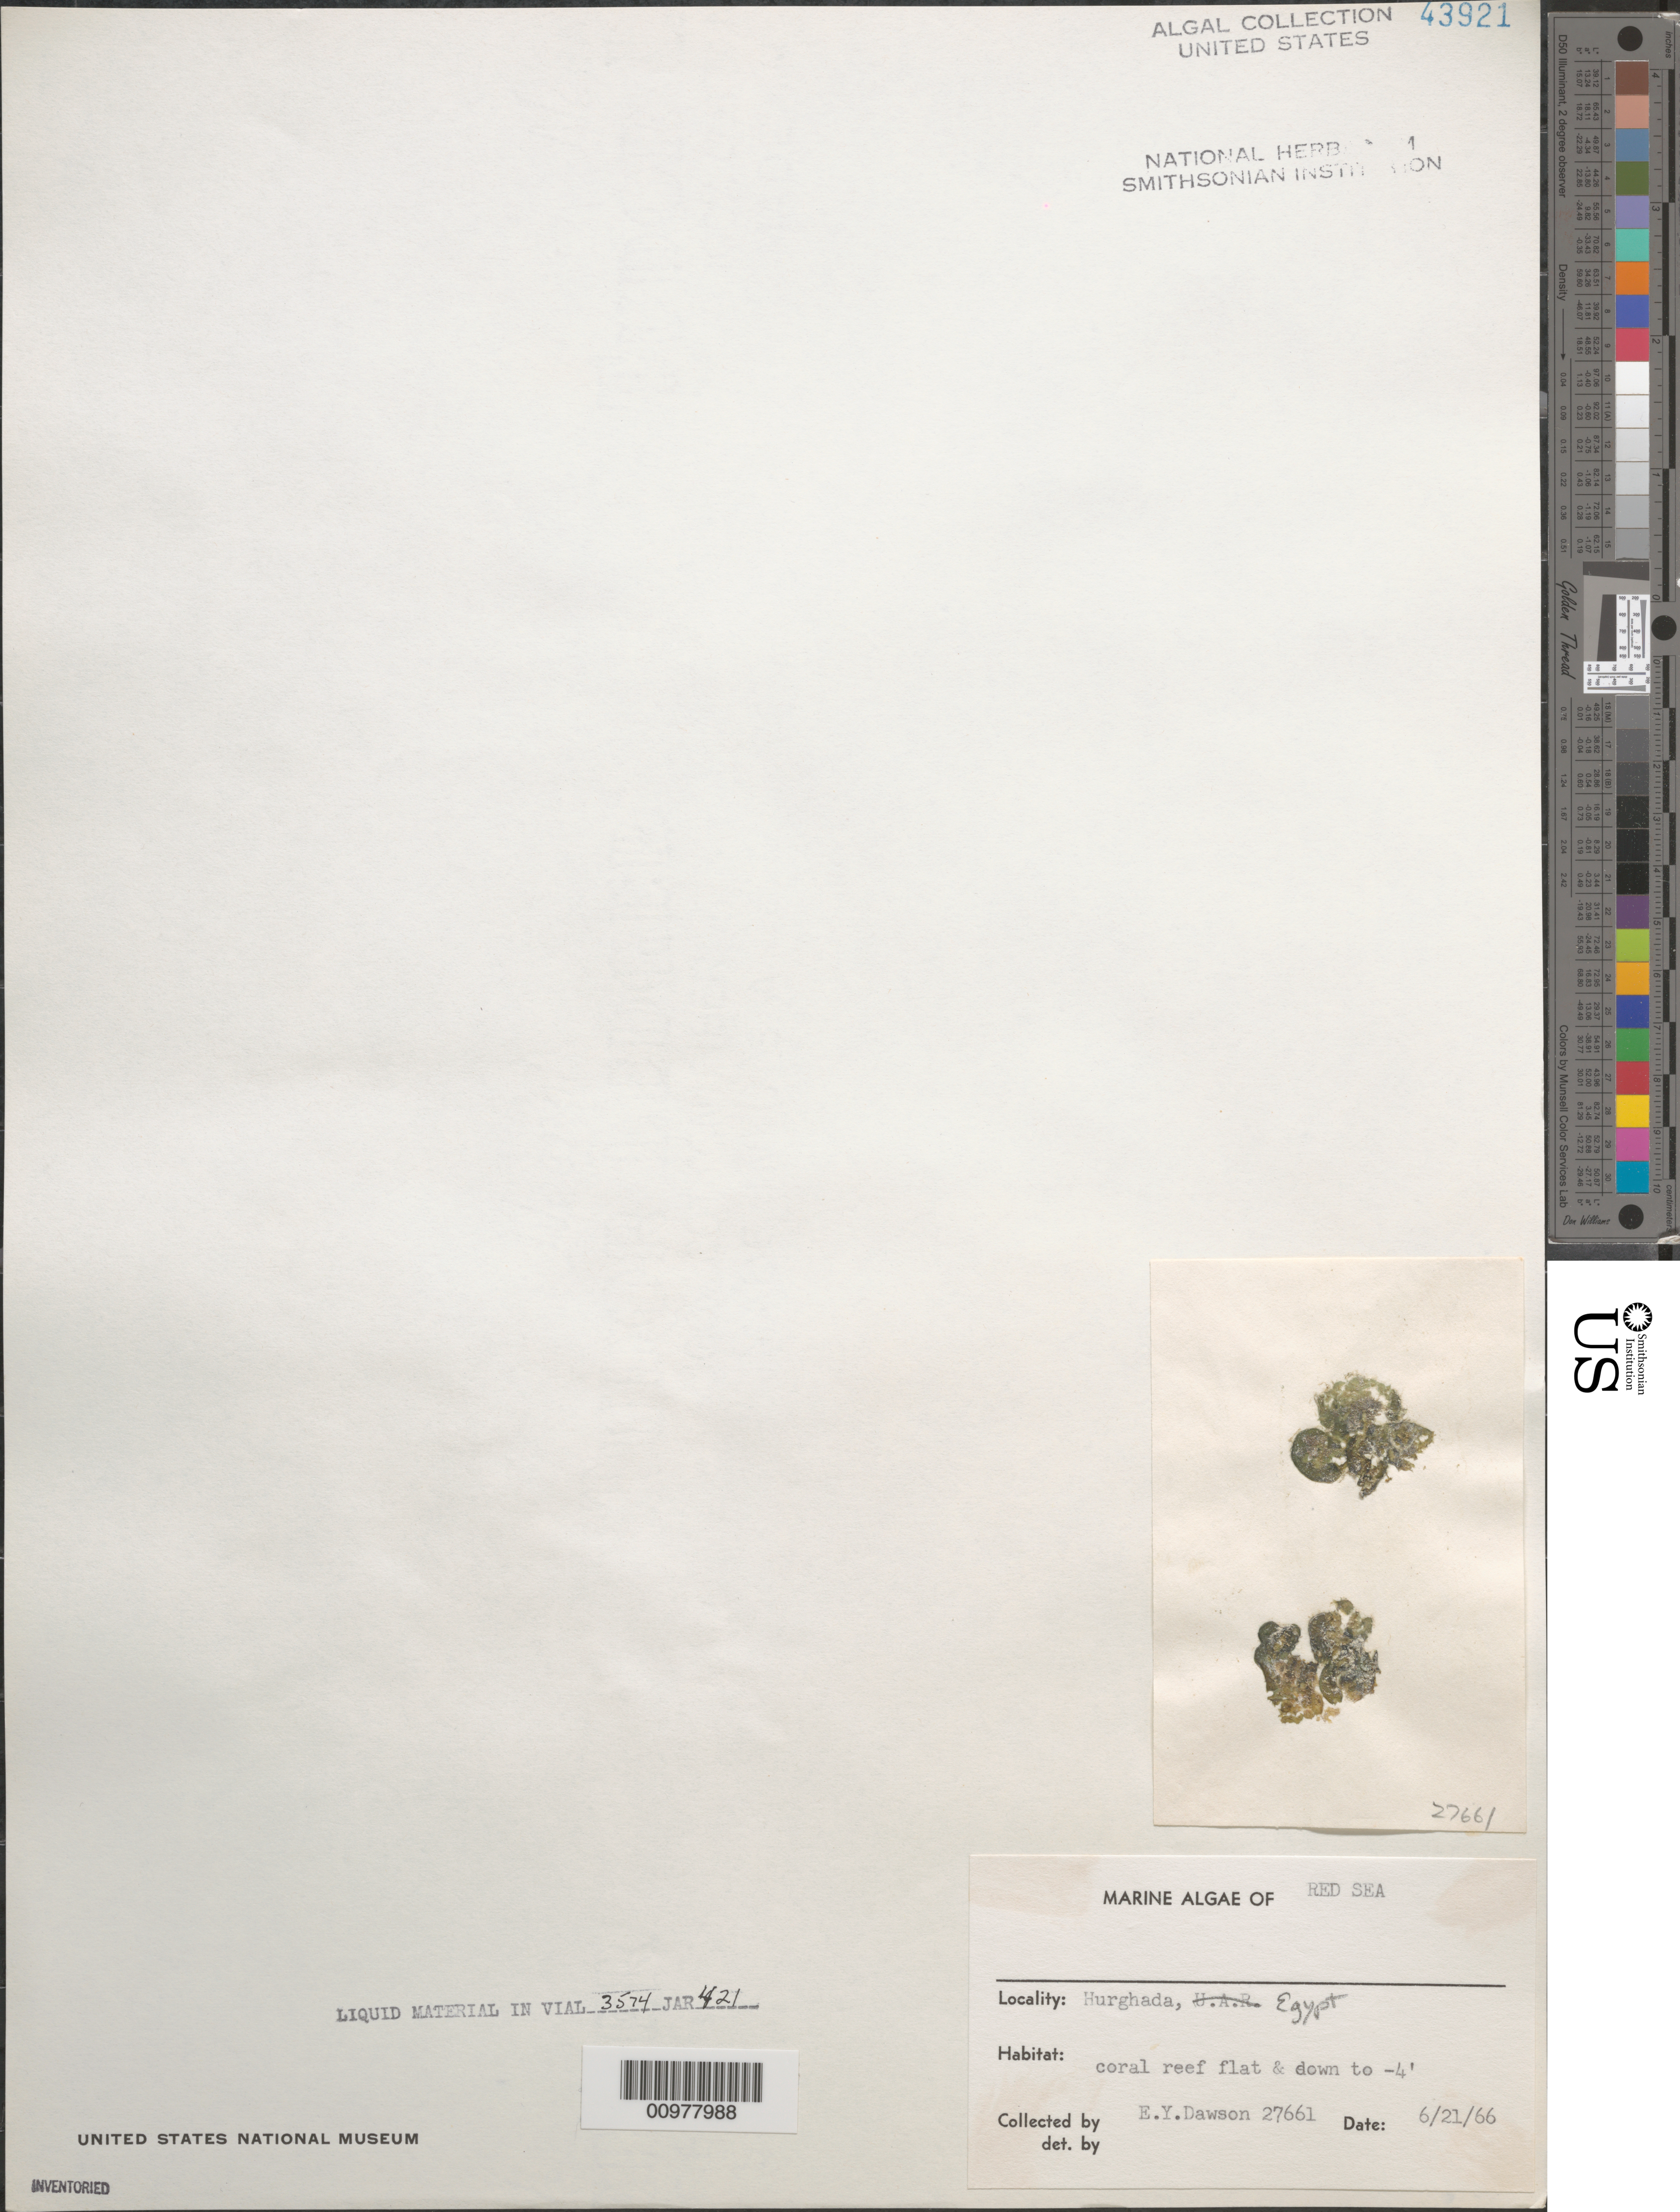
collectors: E. Y. Dawson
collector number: EYD 27661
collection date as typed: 21 Jun 1966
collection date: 1966-06-21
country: Egypt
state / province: Al Bahr al Ahmar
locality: Hurghada, Red Sea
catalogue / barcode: US 43921